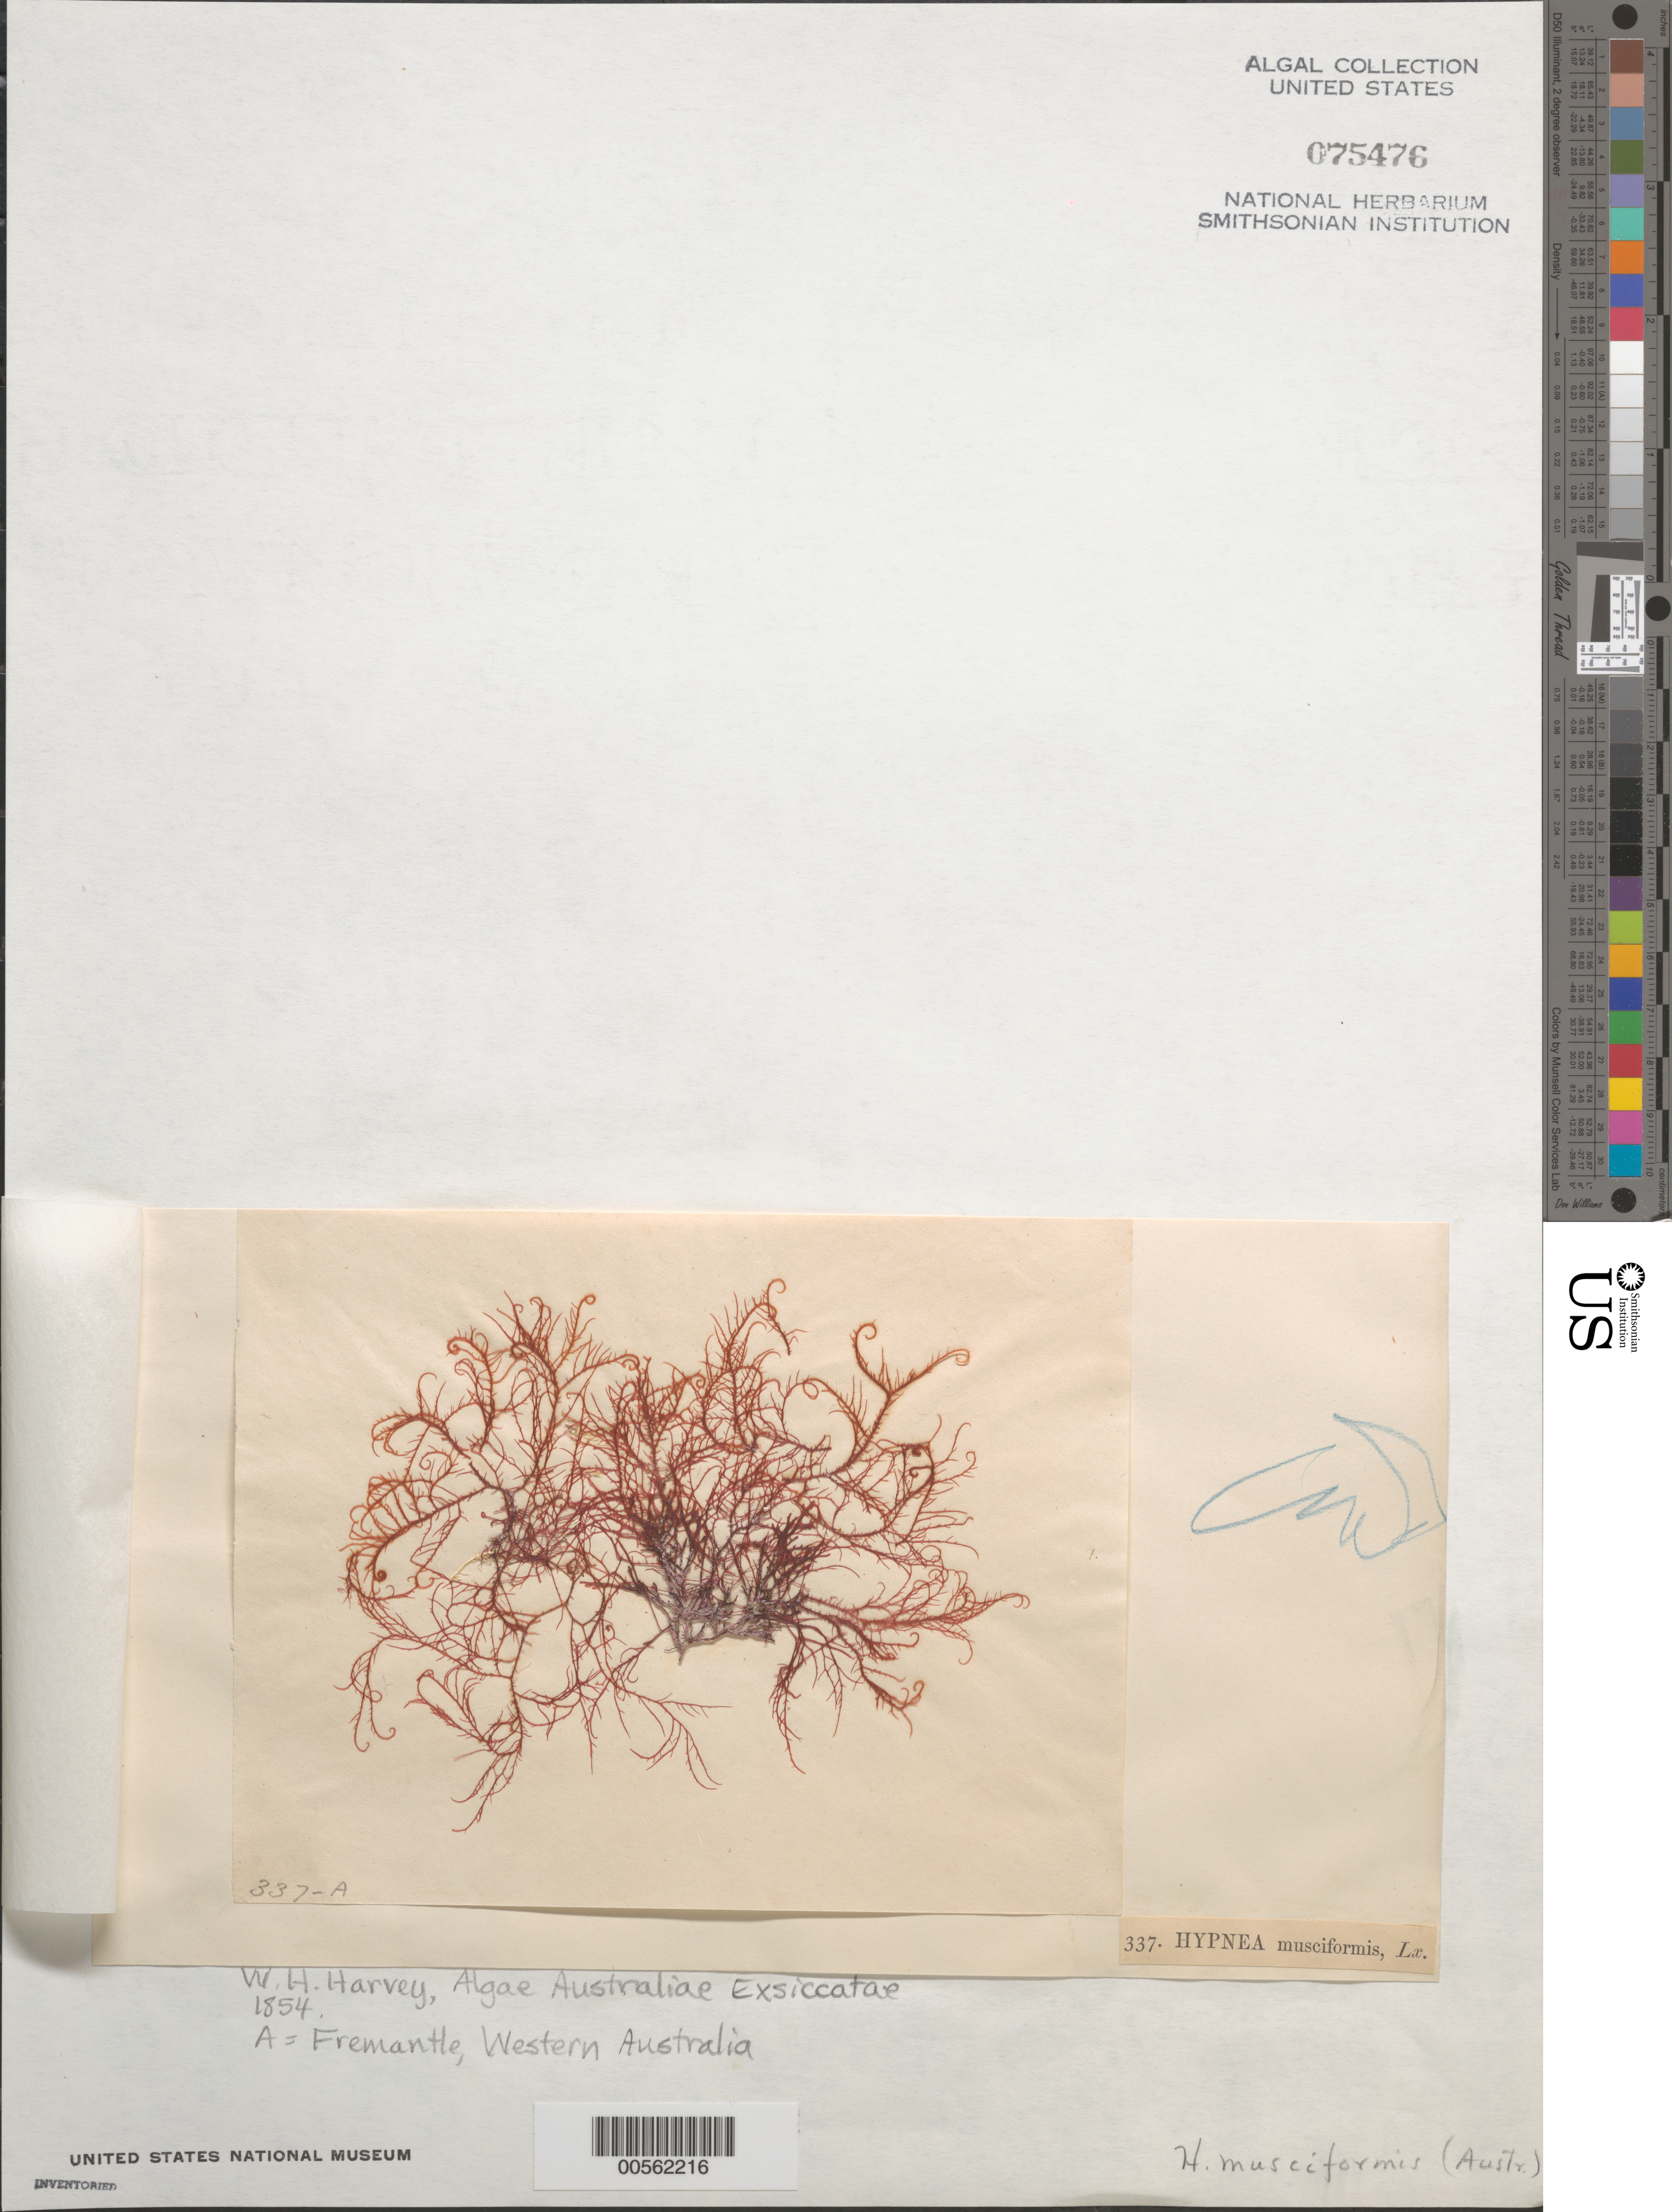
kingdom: Plantae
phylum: Rhodophyta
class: Florideophyceae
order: Gigartinales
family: Cystocloniaceae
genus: Hypnea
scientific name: Hypnea musciformis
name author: (Wulfen) J.V.Lamouroux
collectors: W. Harvey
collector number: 337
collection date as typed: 1854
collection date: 1854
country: Australia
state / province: Western Australia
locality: Fremantle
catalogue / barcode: US 75476